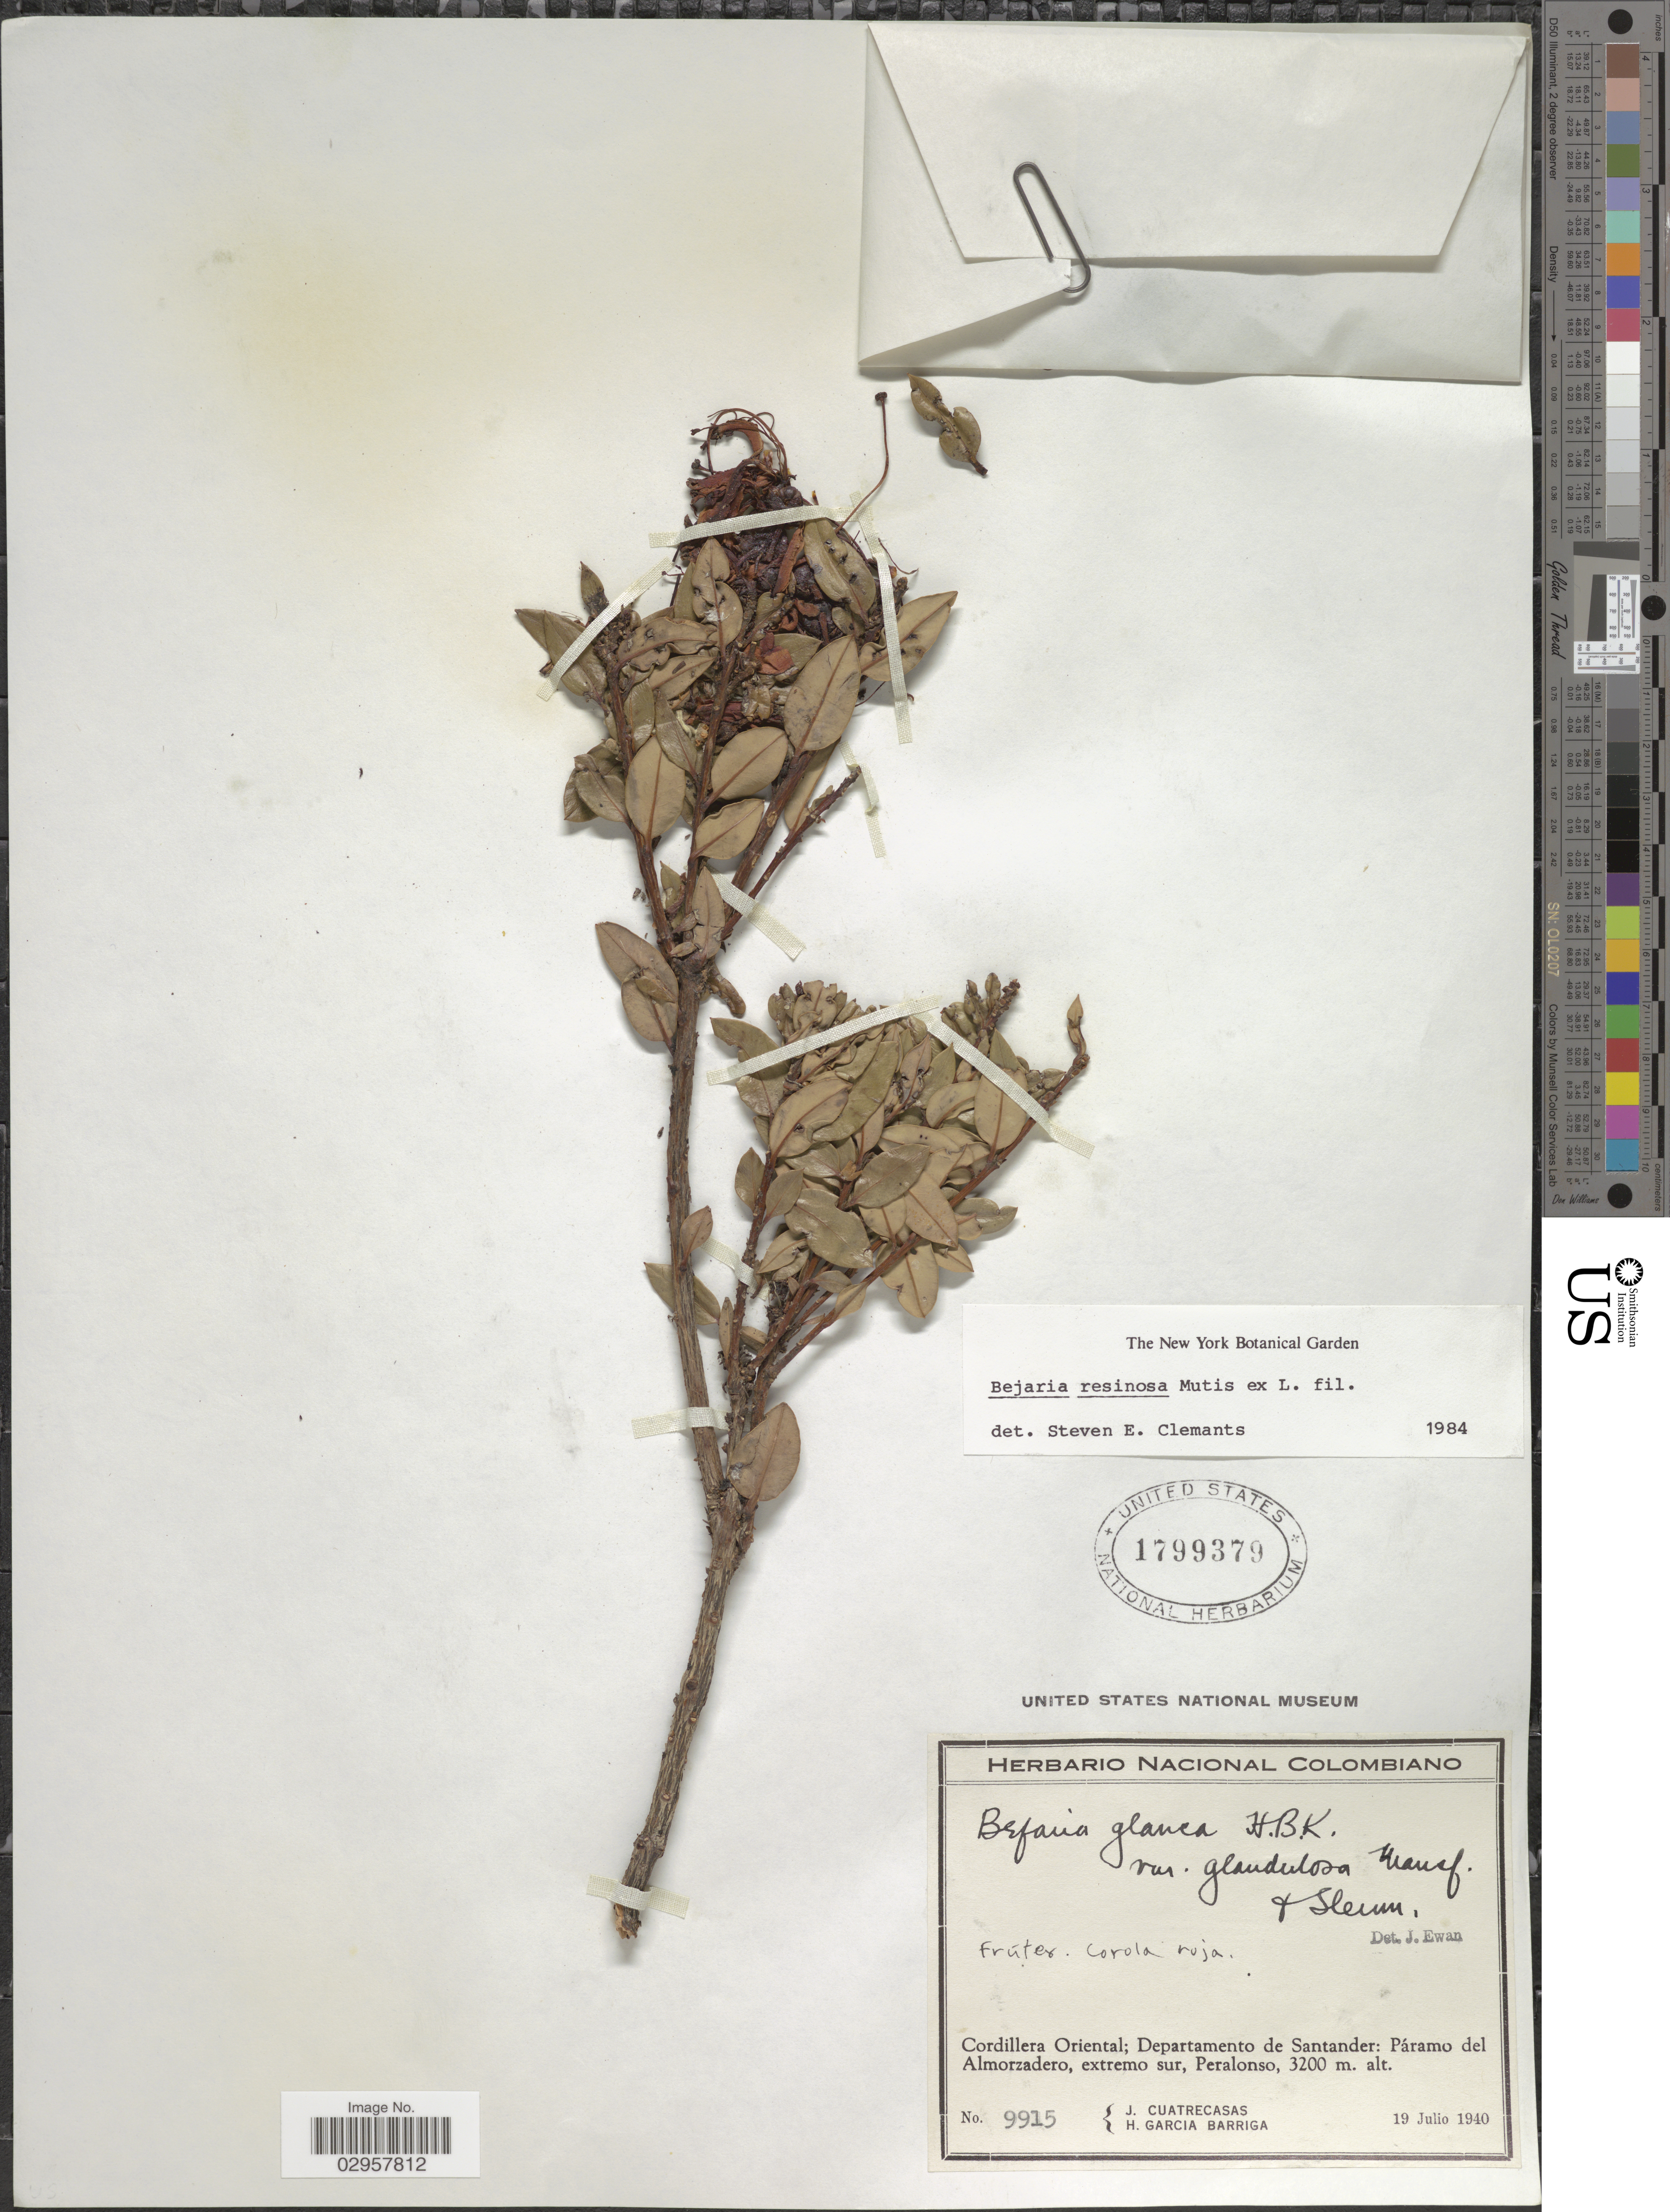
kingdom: Plantae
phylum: Tracheophyta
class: Magnoliopsida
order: Ericales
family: Ericaceae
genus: Befaria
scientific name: Befaria resinosa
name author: Mutis ex L. f.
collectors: J. Cuatrecasas & H. García Barriga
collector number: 9915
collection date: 1940-07-19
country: Colombia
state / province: Santander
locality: Cordillera Oriental; Departamento de Santander: Páramo del Almorzadero, extremo sur, Peralonso.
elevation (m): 3200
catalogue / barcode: US 1799379